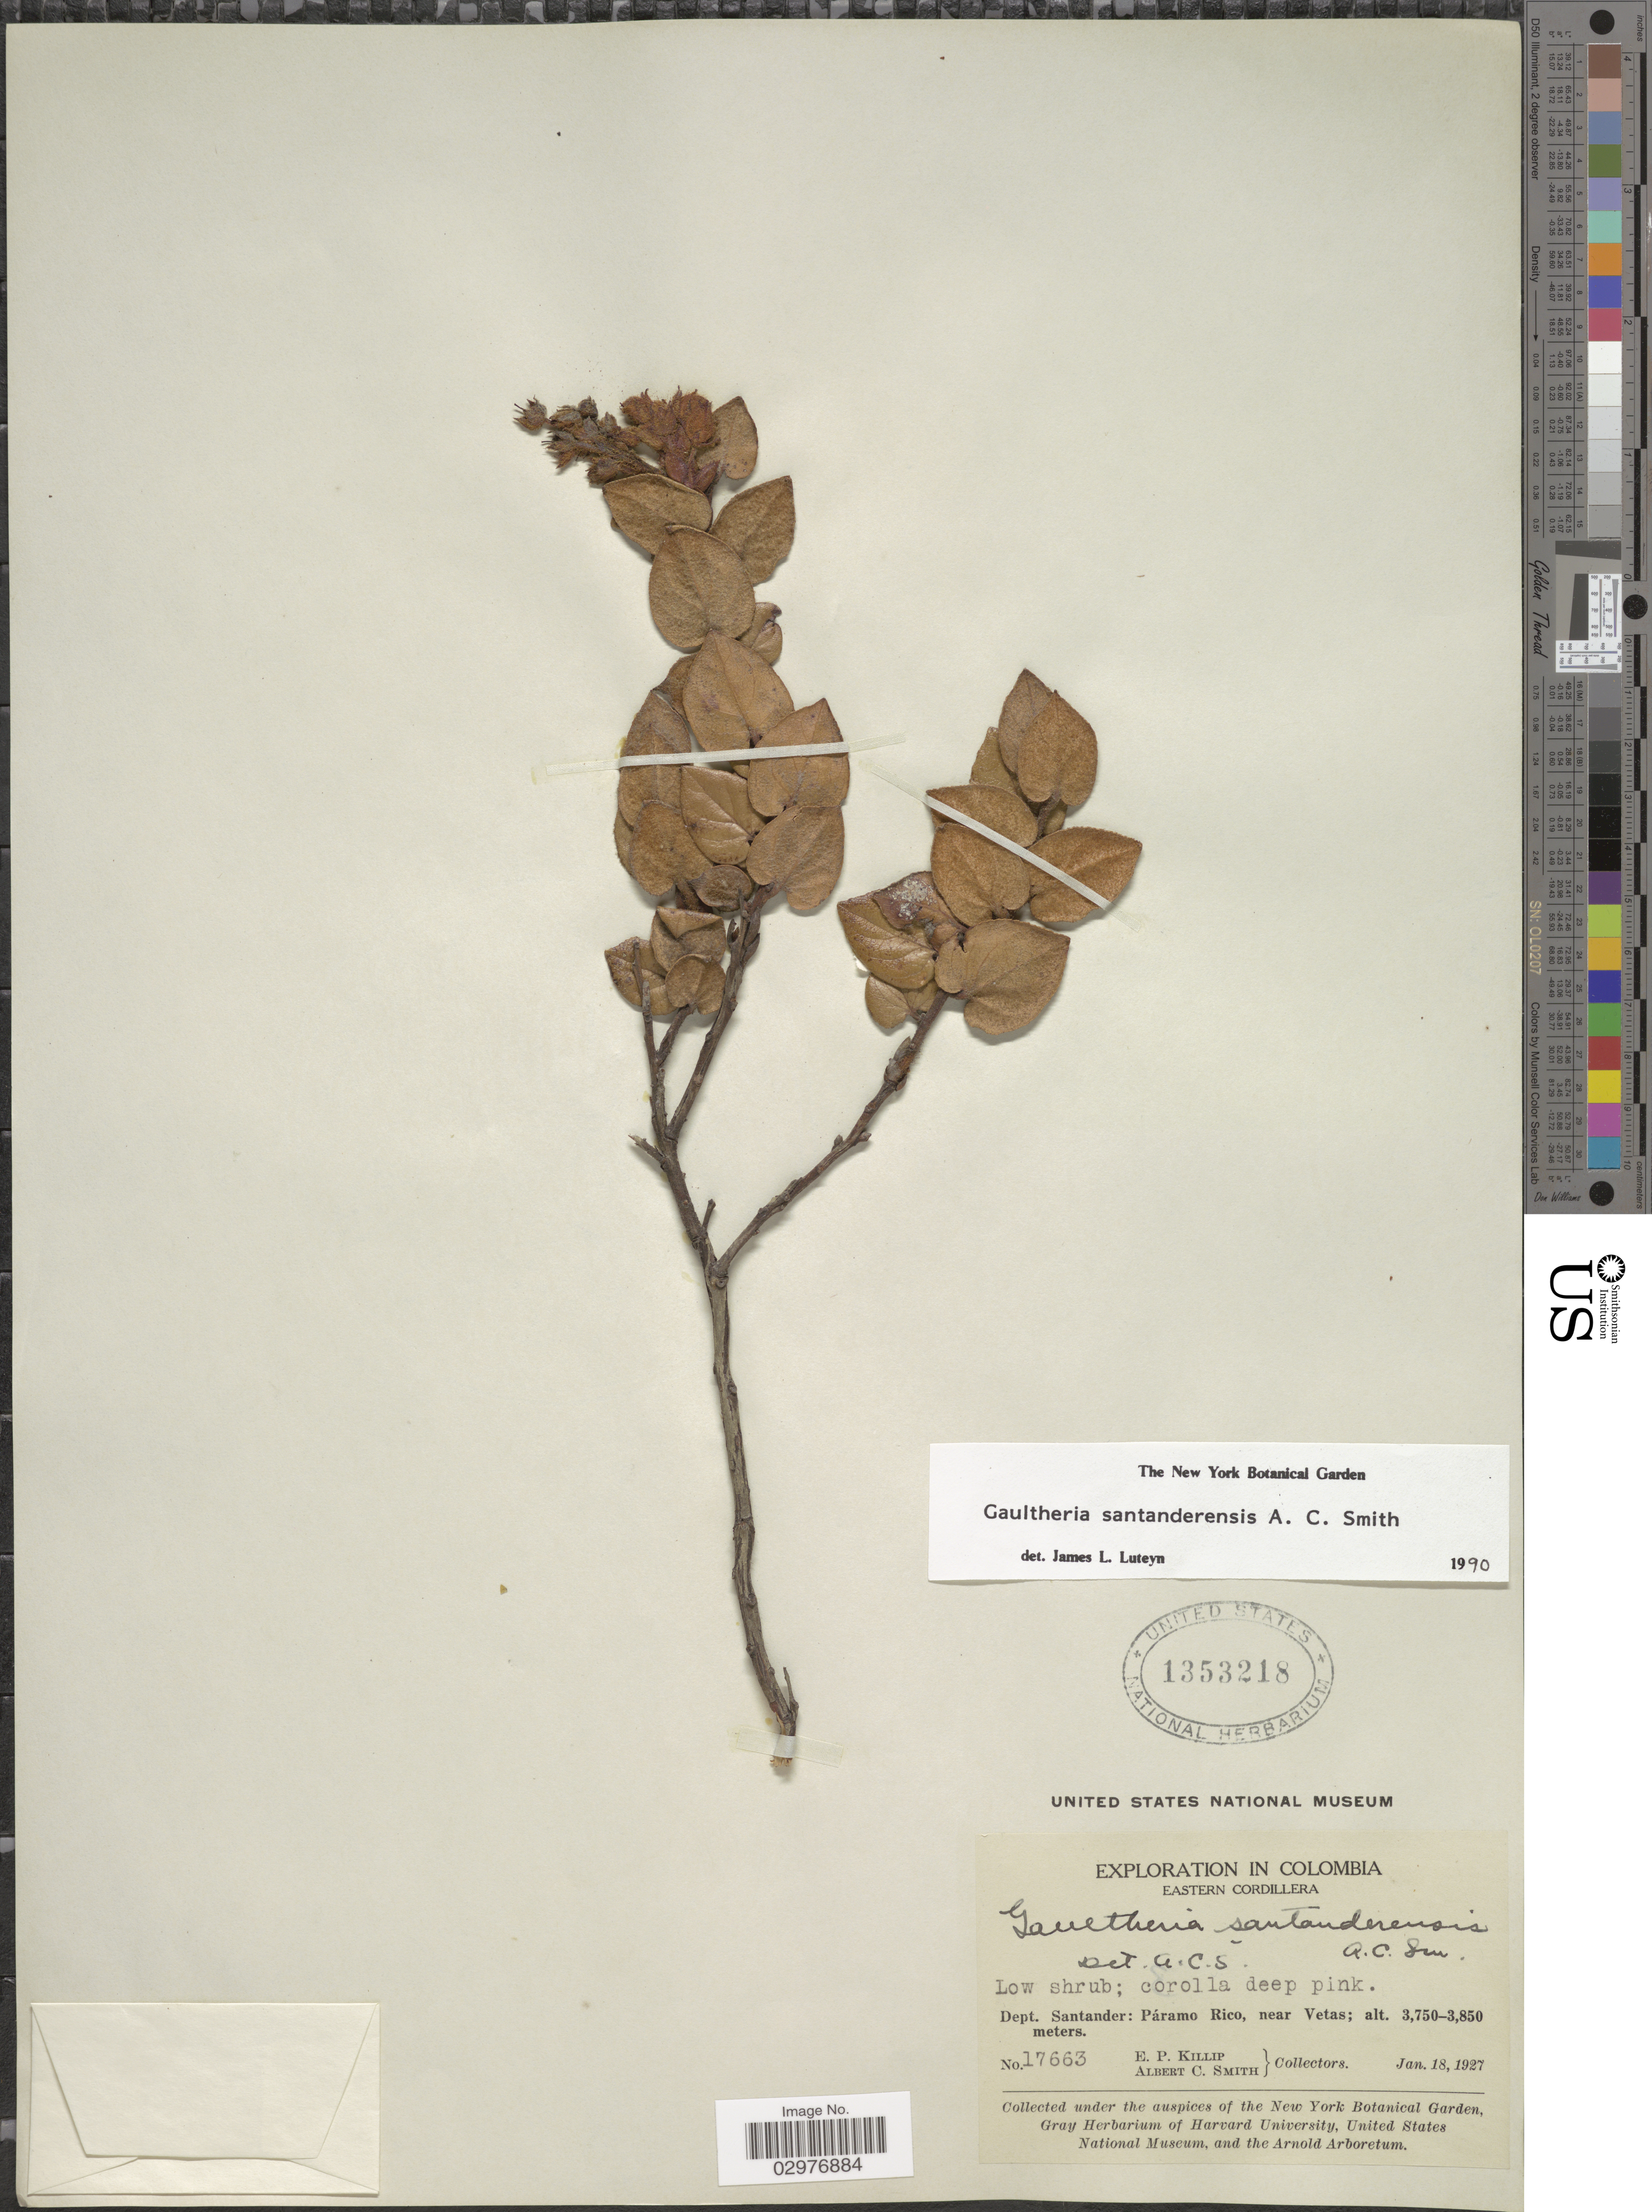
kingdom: Plantae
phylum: Tracheophyta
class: Magnoliopsida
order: Ericales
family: Ericaceae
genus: Gaultheria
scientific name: Gaultheria santanderensis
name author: A.C. Sm.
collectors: E. P. Killip & A. C. Smith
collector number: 17663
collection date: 1927-01-18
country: Colombia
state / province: Santander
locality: Eastern Cordillera. Dept. Santander: Páramo Rico, near Vetas.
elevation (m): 3750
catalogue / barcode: US 1353218